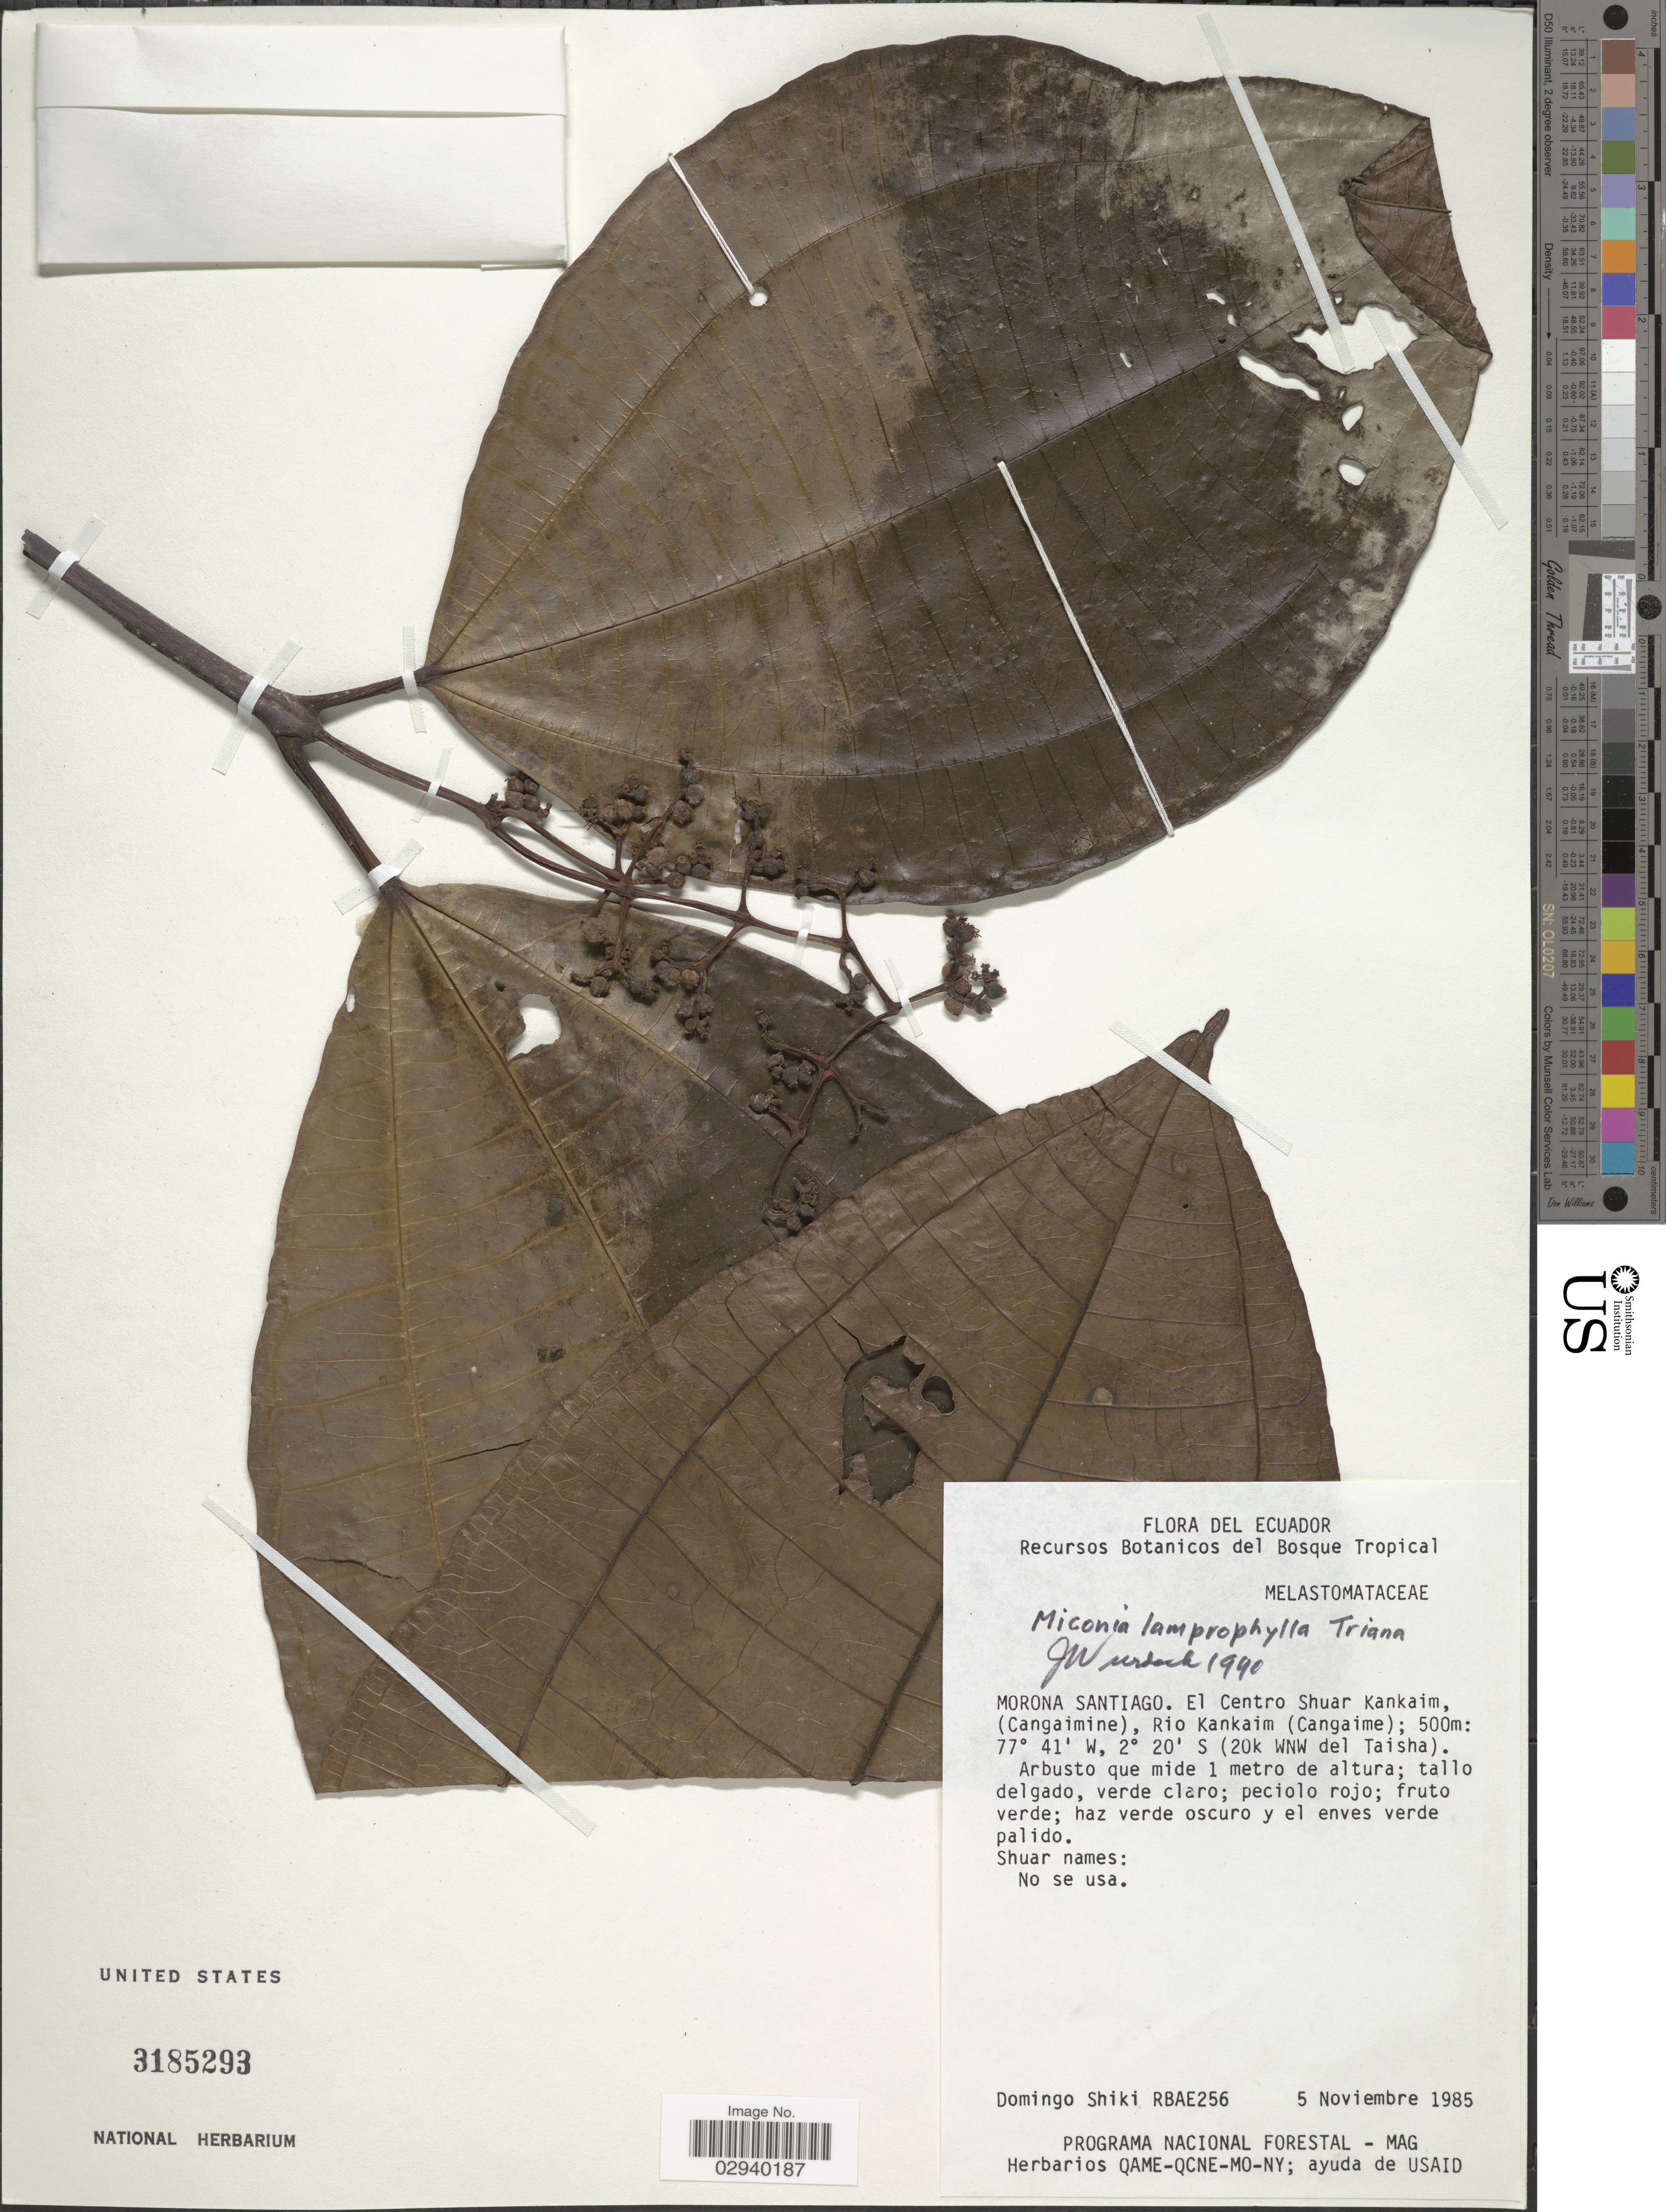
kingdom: Plantae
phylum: Tracheophyta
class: Magnoliopsida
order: Myrtales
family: Melastomataceae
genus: Miconia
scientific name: Miconia lamprophylla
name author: Triana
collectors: D. Shiki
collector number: RBAE256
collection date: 1985-11-05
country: Ecuador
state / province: Morona-Santiago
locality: El Centro Shuar Kankaim, (Cangaimine), Rio Kankaim (Cangaime) (20k WNW del Taisha).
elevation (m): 500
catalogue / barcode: US 3185293